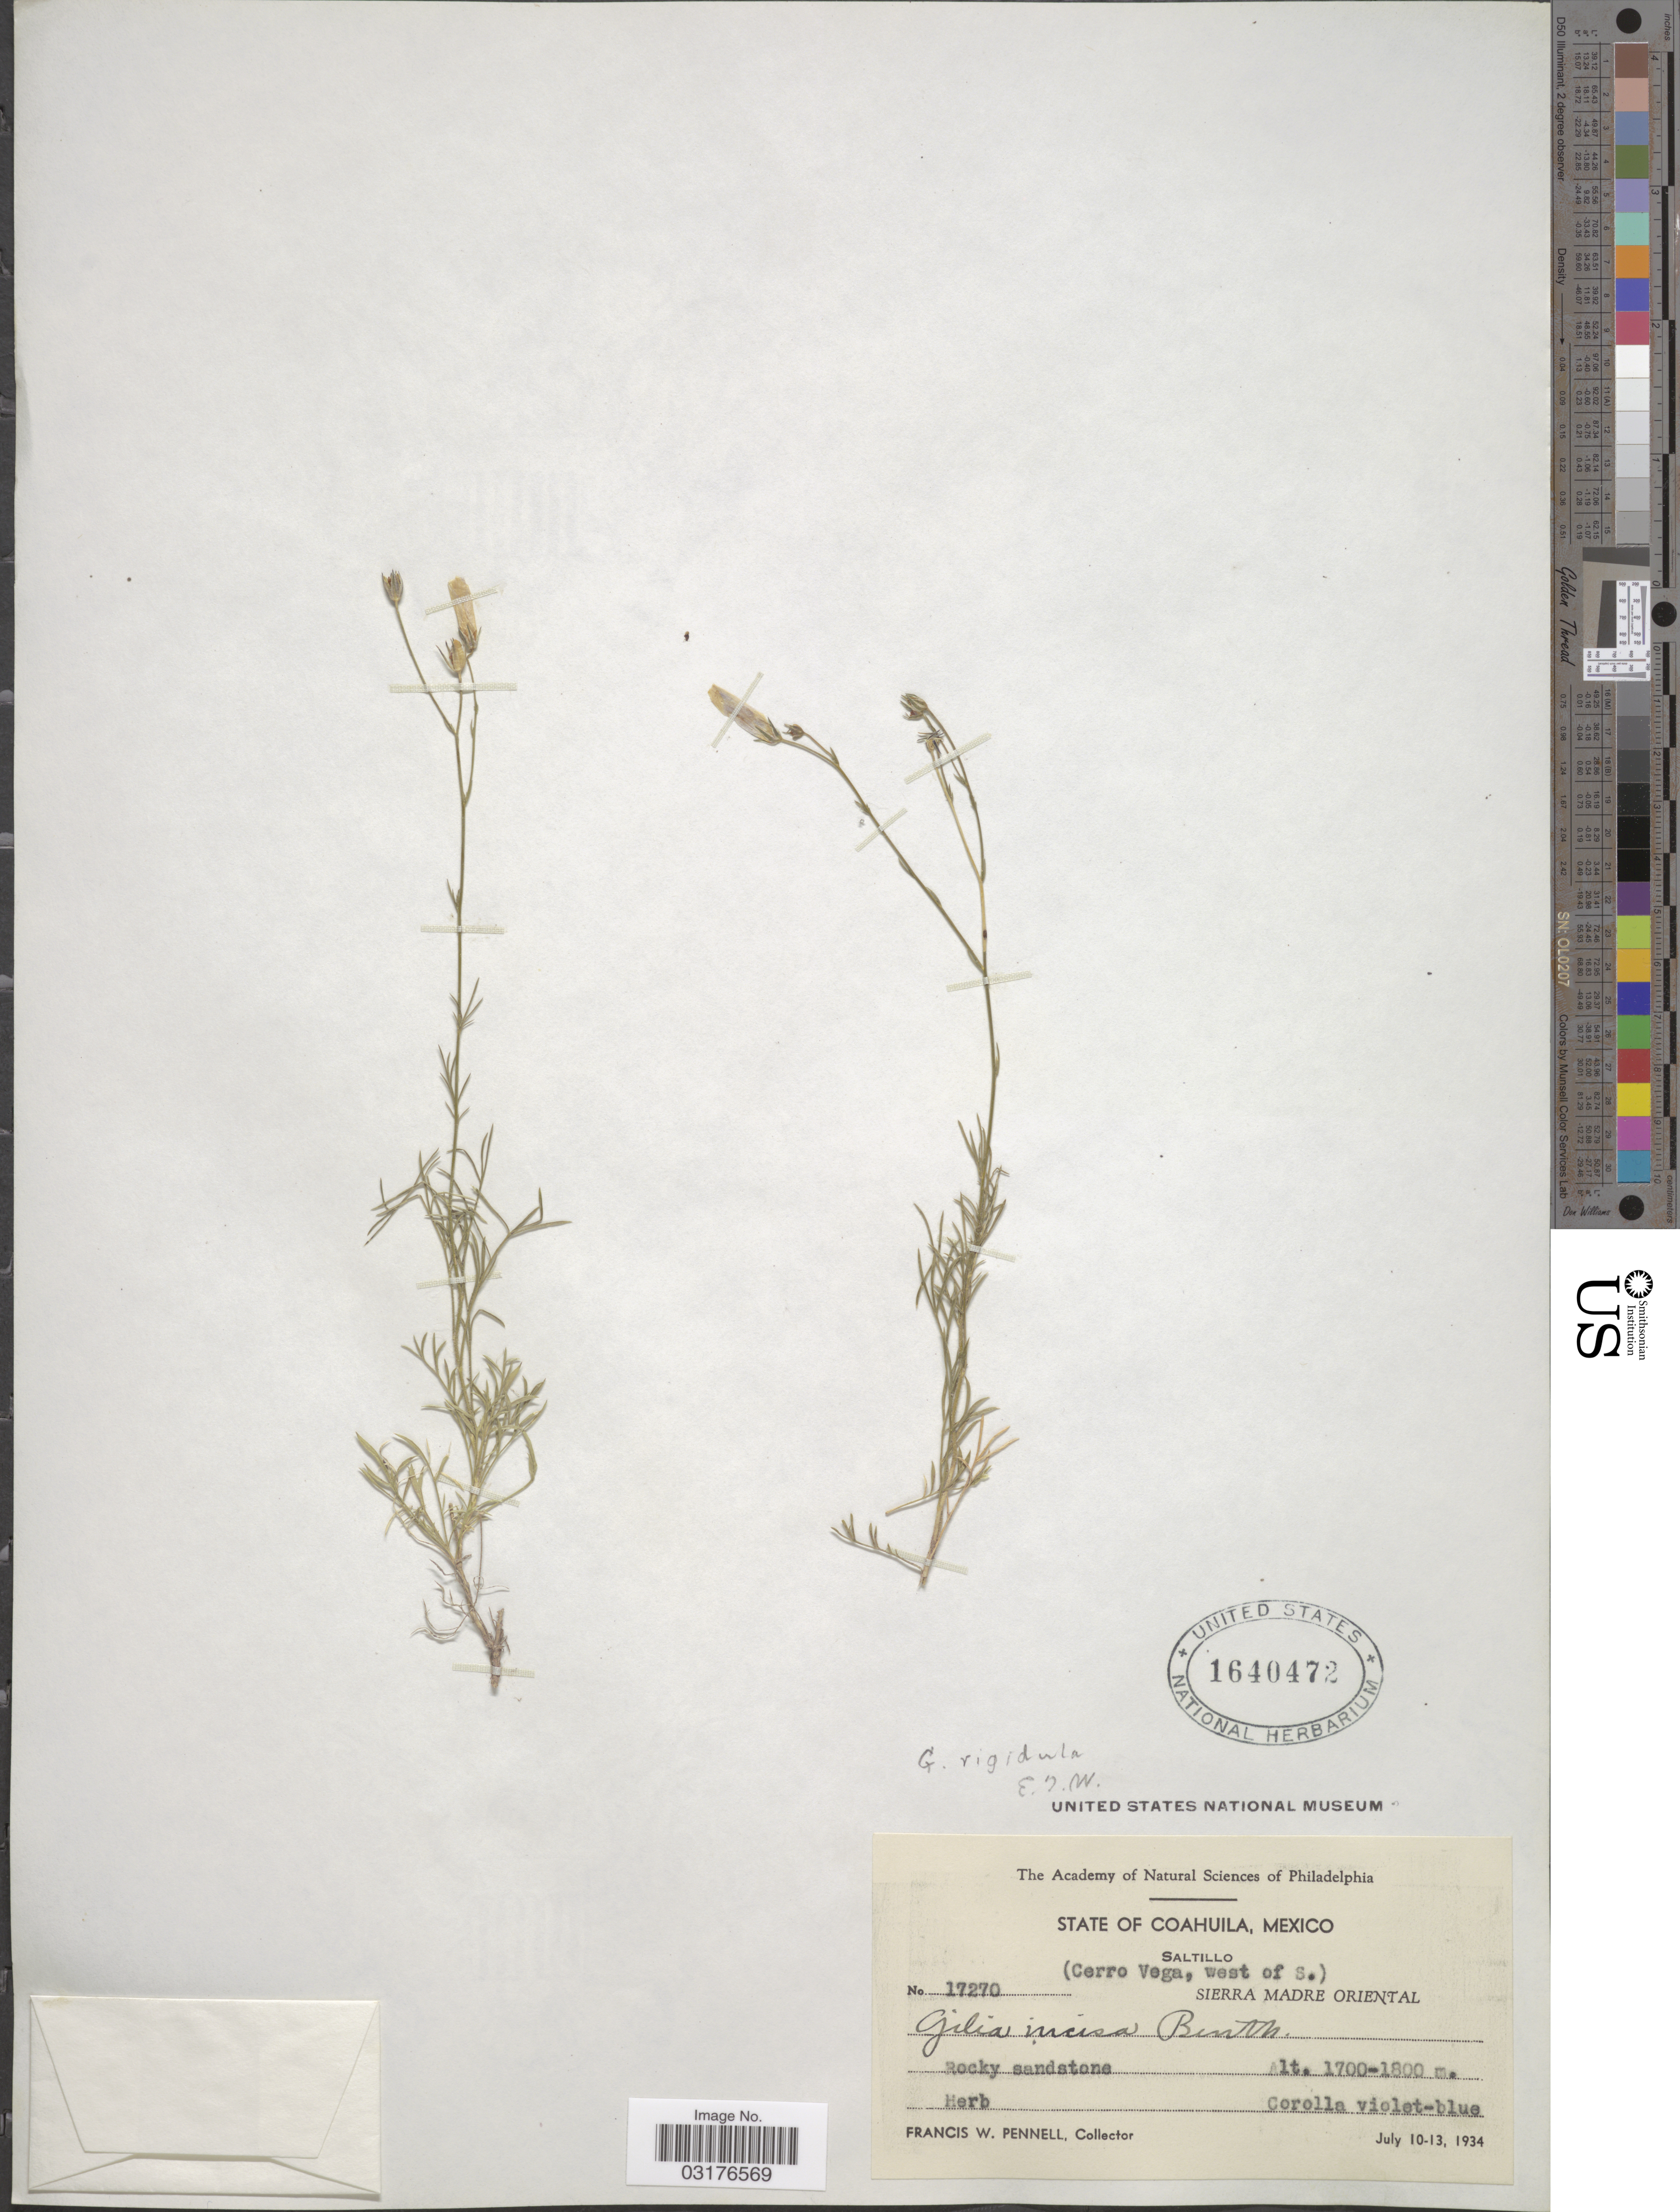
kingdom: Plantae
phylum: Tracheophyta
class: Magnoliopsida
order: Ericales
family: Polemoniaceae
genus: Giliastrum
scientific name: Giliastrum rigidulum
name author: (Benth.) Rydb.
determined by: Strong, Mark T., (BOT), Smithsonian Institution - National Museum of Natural History (UNITED STATES)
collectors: F. W. Pennell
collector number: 17270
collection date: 1934-07-10/1934-07-13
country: Mexico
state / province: Coahuila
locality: Saltillo (Cerro Vega, west of S.) Sierra Madre Oriental.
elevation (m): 1700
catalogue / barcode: US 1640472